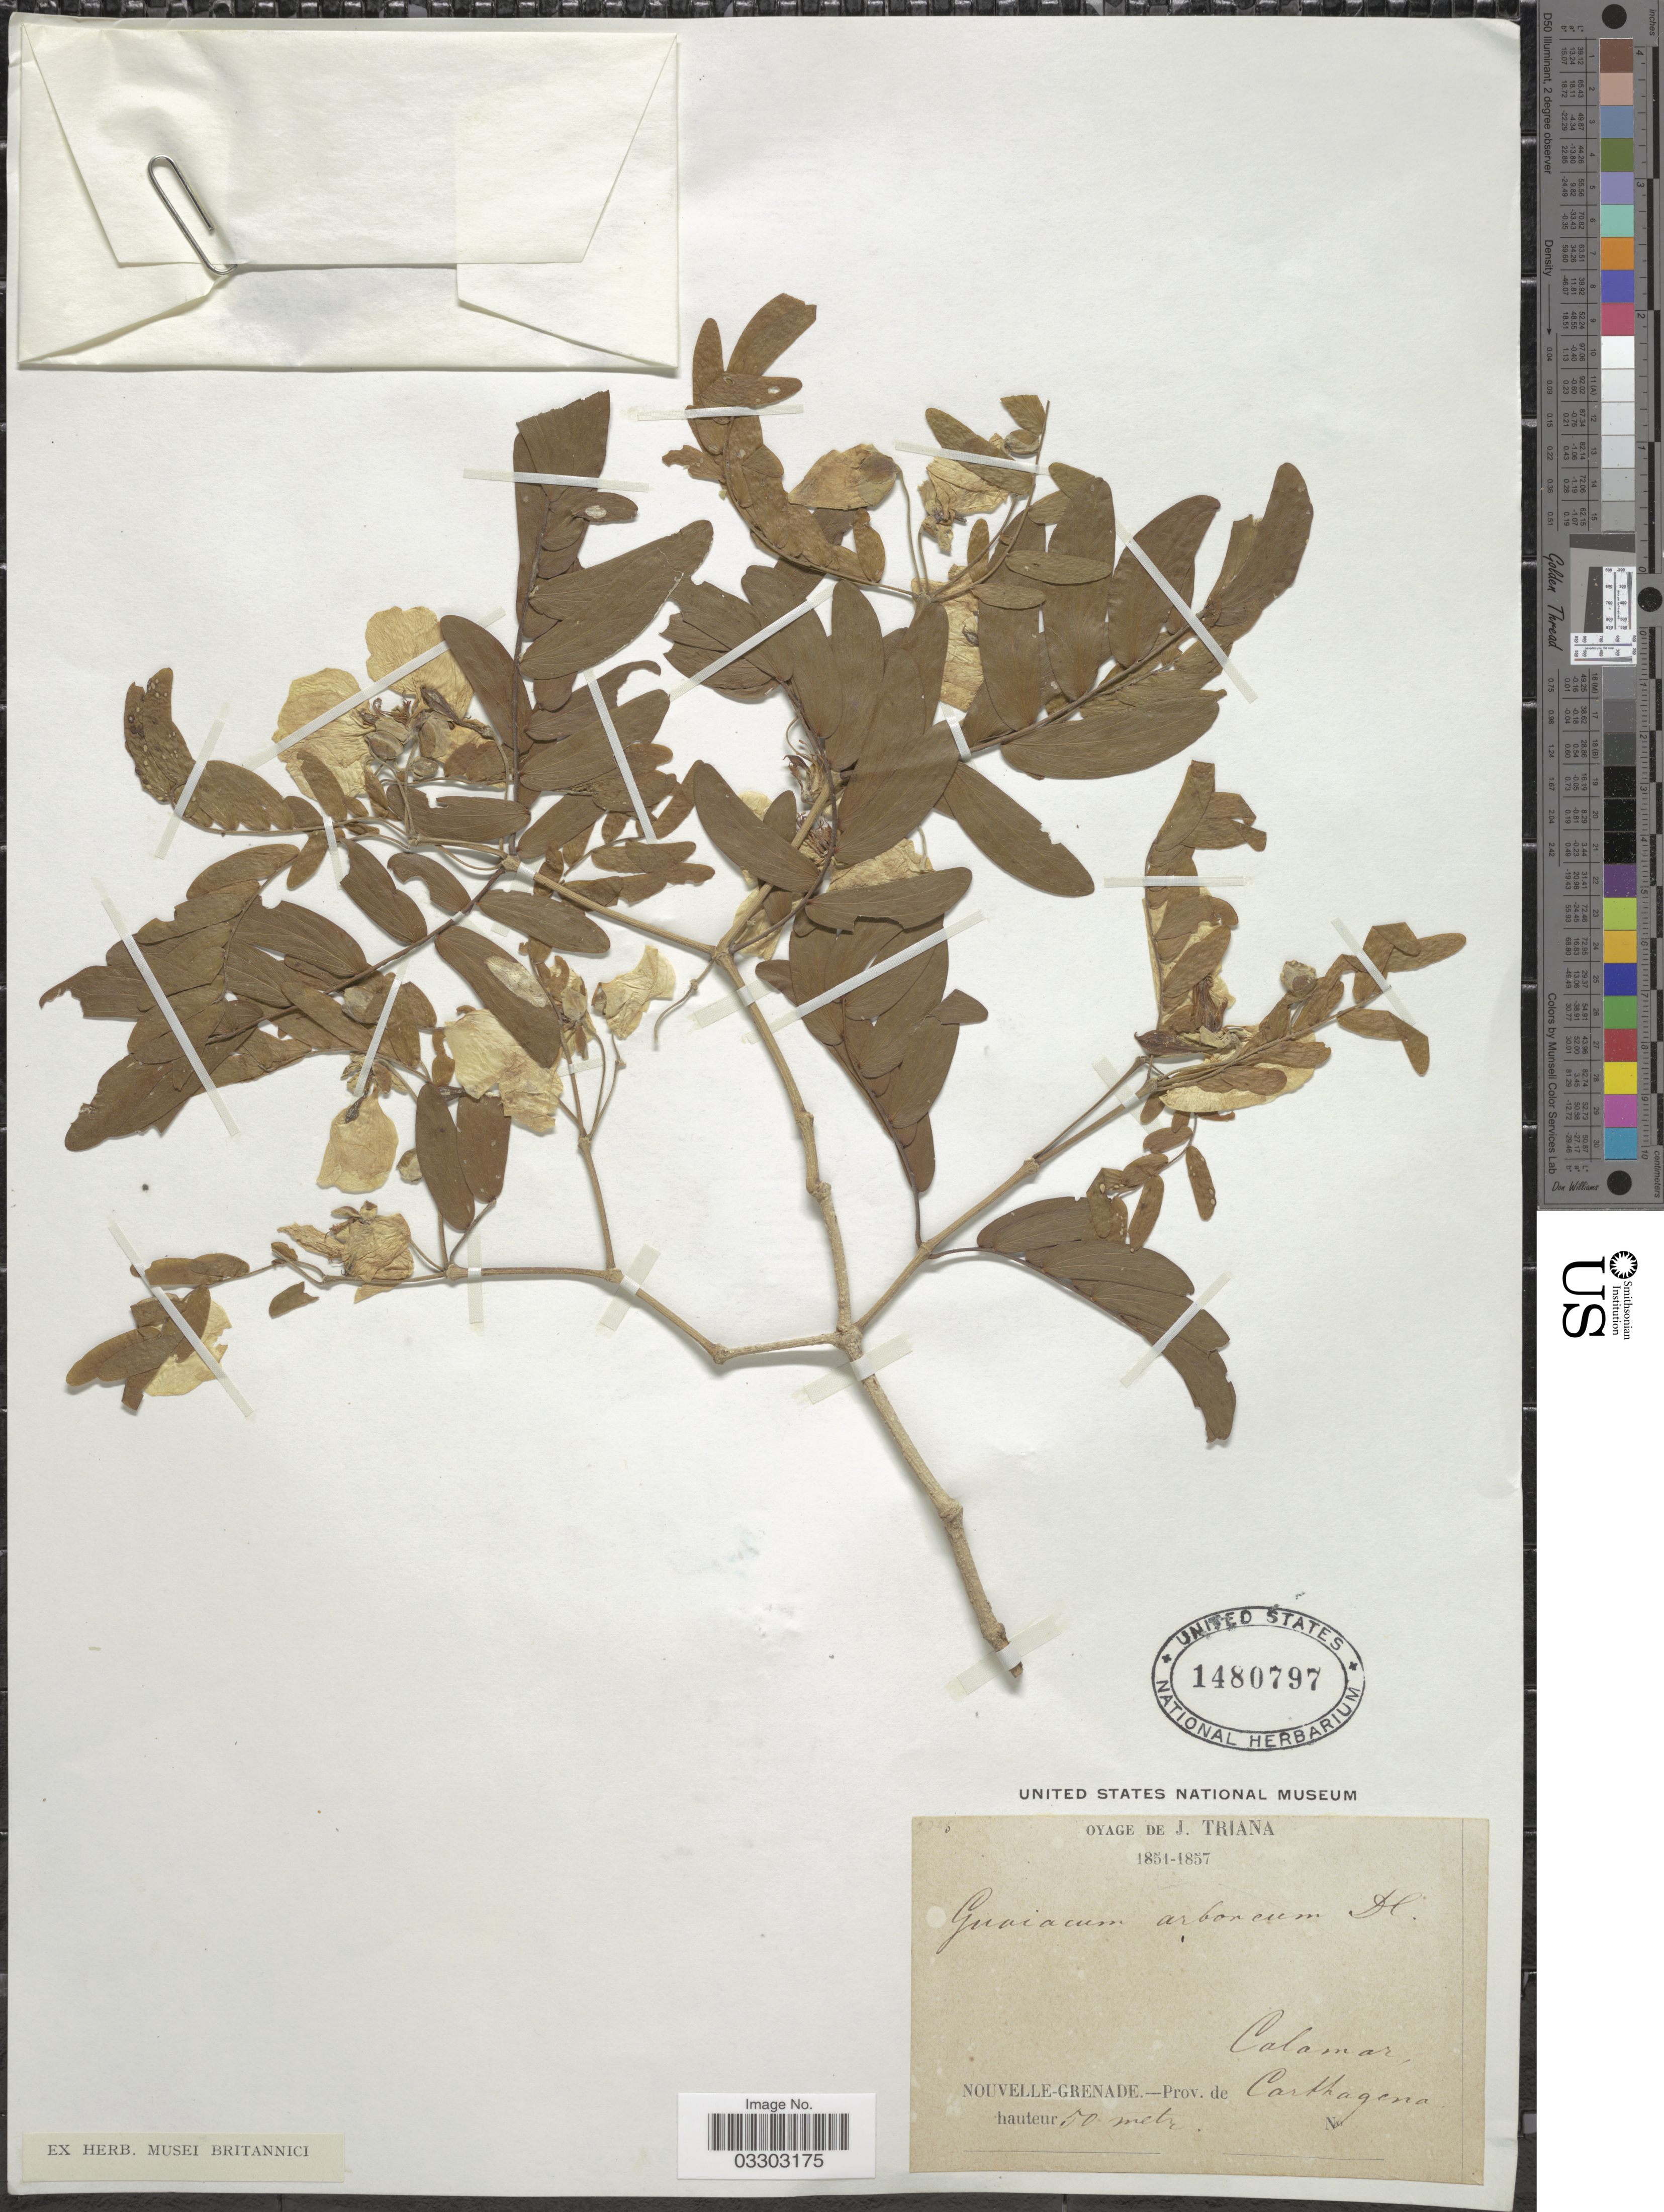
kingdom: Plantae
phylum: Tracheophyta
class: Magnoliopsida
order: Zygophyllales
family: Zygophyllaceae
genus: Gonopterodendron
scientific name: Gonopterodendron arboreum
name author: (Jacq.) Godoy-Bürki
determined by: U.S. National Herbarium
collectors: J. Triana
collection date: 1851/1857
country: Colombia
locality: Calamar. Nouvelle-Grenade. Prov. de Carthagena.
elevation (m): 50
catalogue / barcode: US 1480797